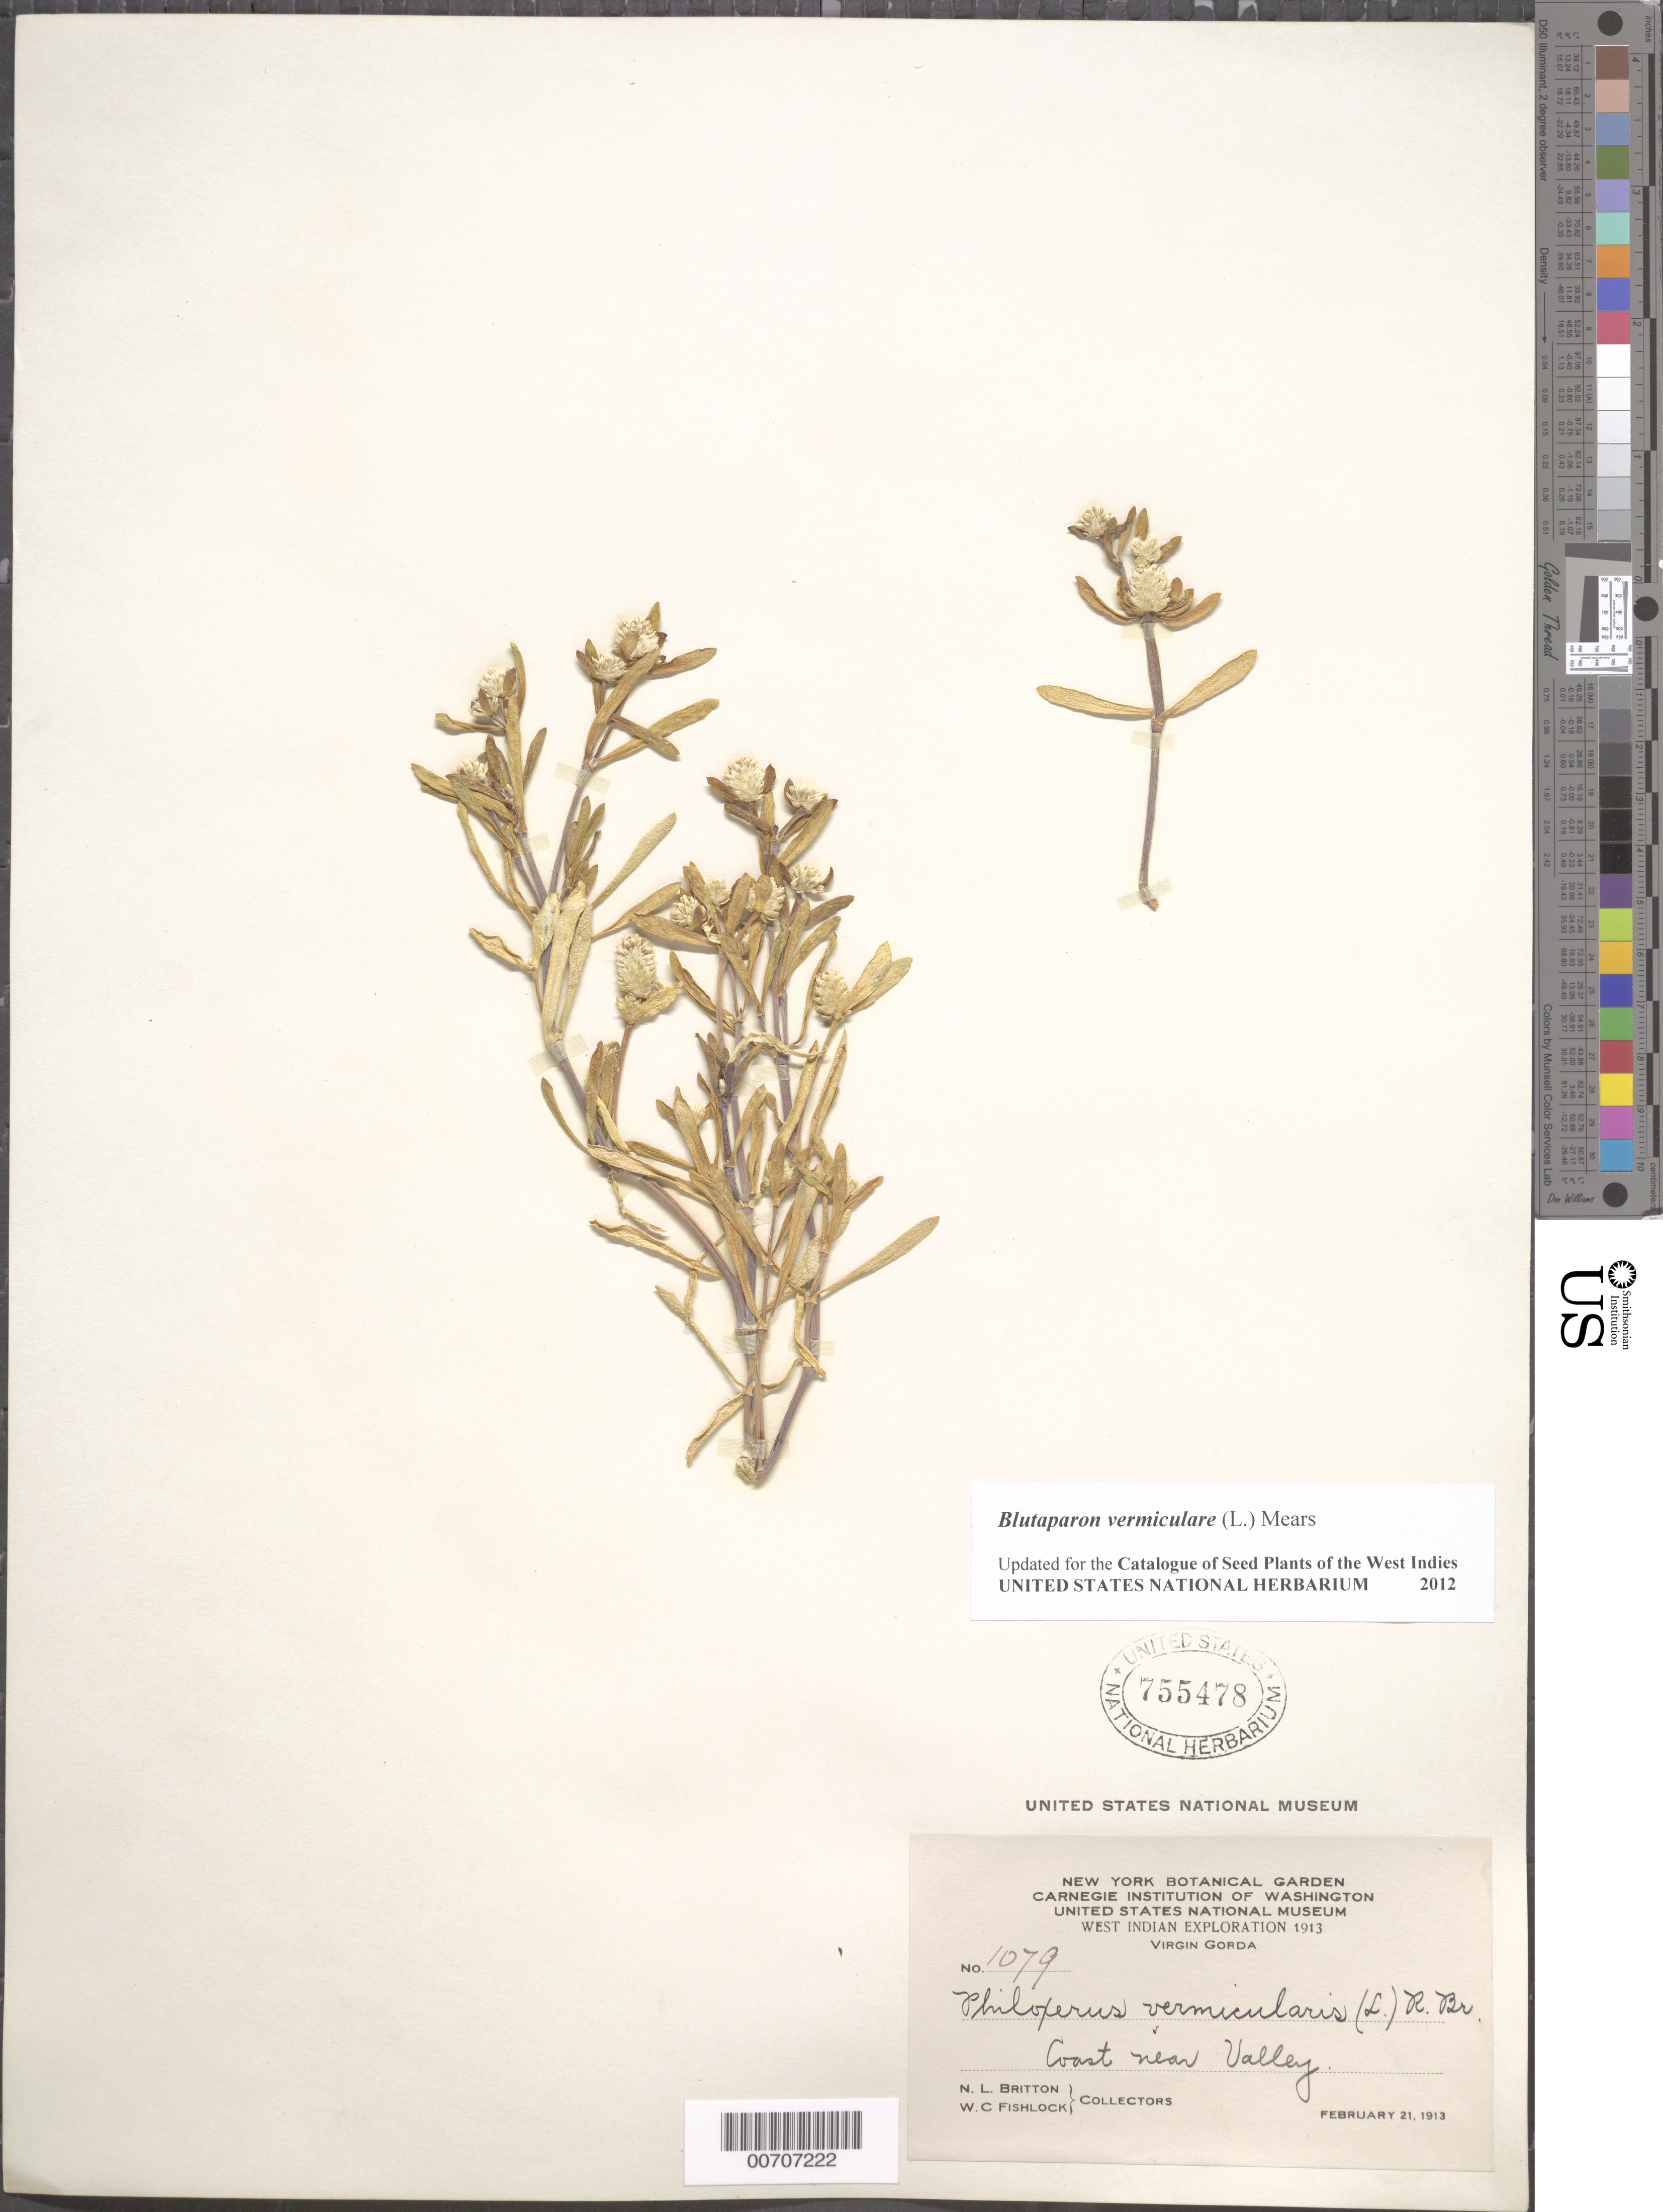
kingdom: Plantae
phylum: Tracheophyta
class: Magnoliopsida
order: Caryophyllales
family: Amaranthaceae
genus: Gomphrena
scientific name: Gomphrena vermicularis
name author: L.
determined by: Strong, Mark T., (BOT), Smithsonian Institution - National Museum of Natural History (UNITED STATES)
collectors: N. Britton & W. Fishlock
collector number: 1079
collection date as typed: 21 Feb 1913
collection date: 1913-02-21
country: British Virgin Islands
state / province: Virgin Gorda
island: Virgin Gorda Island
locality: Coast near valley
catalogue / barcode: US 755478